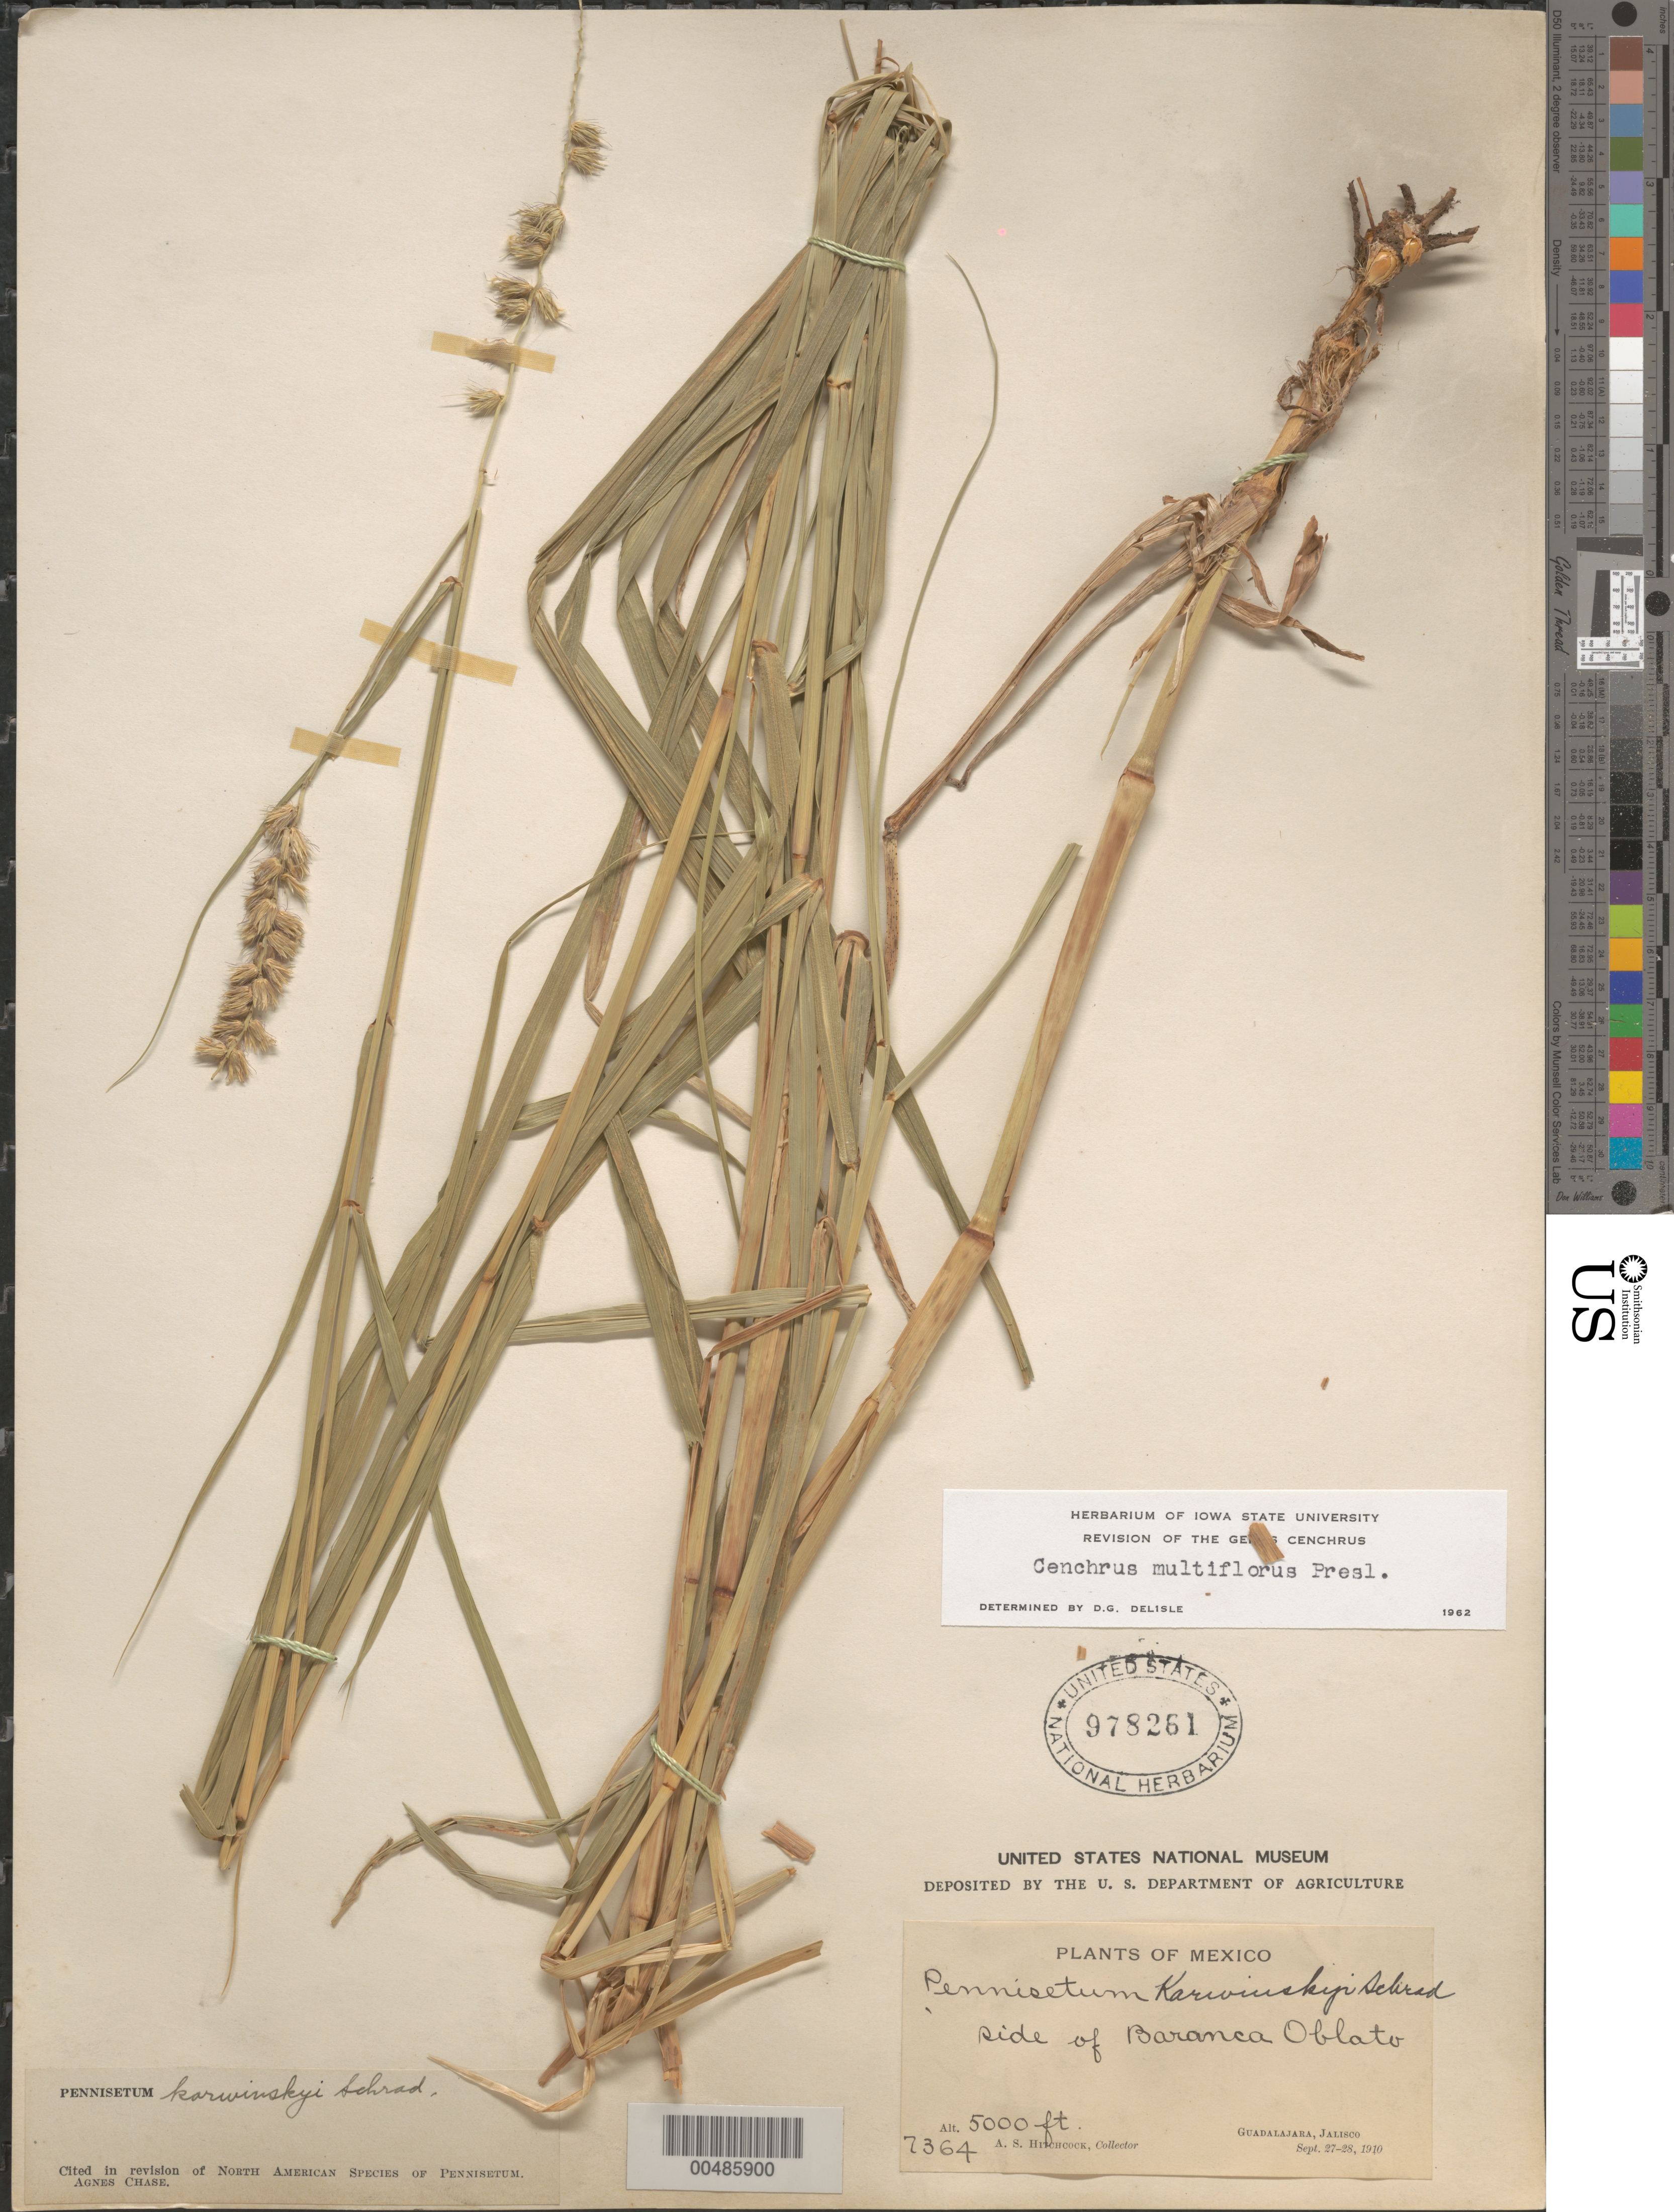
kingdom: Plantae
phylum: Tracheophyta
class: Liliopsida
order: Poales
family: Poaceae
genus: Cenchrus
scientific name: Cenchrus multiflorus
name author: C. Presl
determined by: Delisle, D. G.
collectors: A. S. Hitchcock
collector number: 7364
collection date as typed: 27 Sep 1910 to 28 Sep 1910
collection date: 1910-09-27/1910-09-28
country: Mexico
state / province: Jalisco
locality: Guadalajara, side of Barranca Oblato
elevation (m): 1524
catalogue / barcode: US 978261